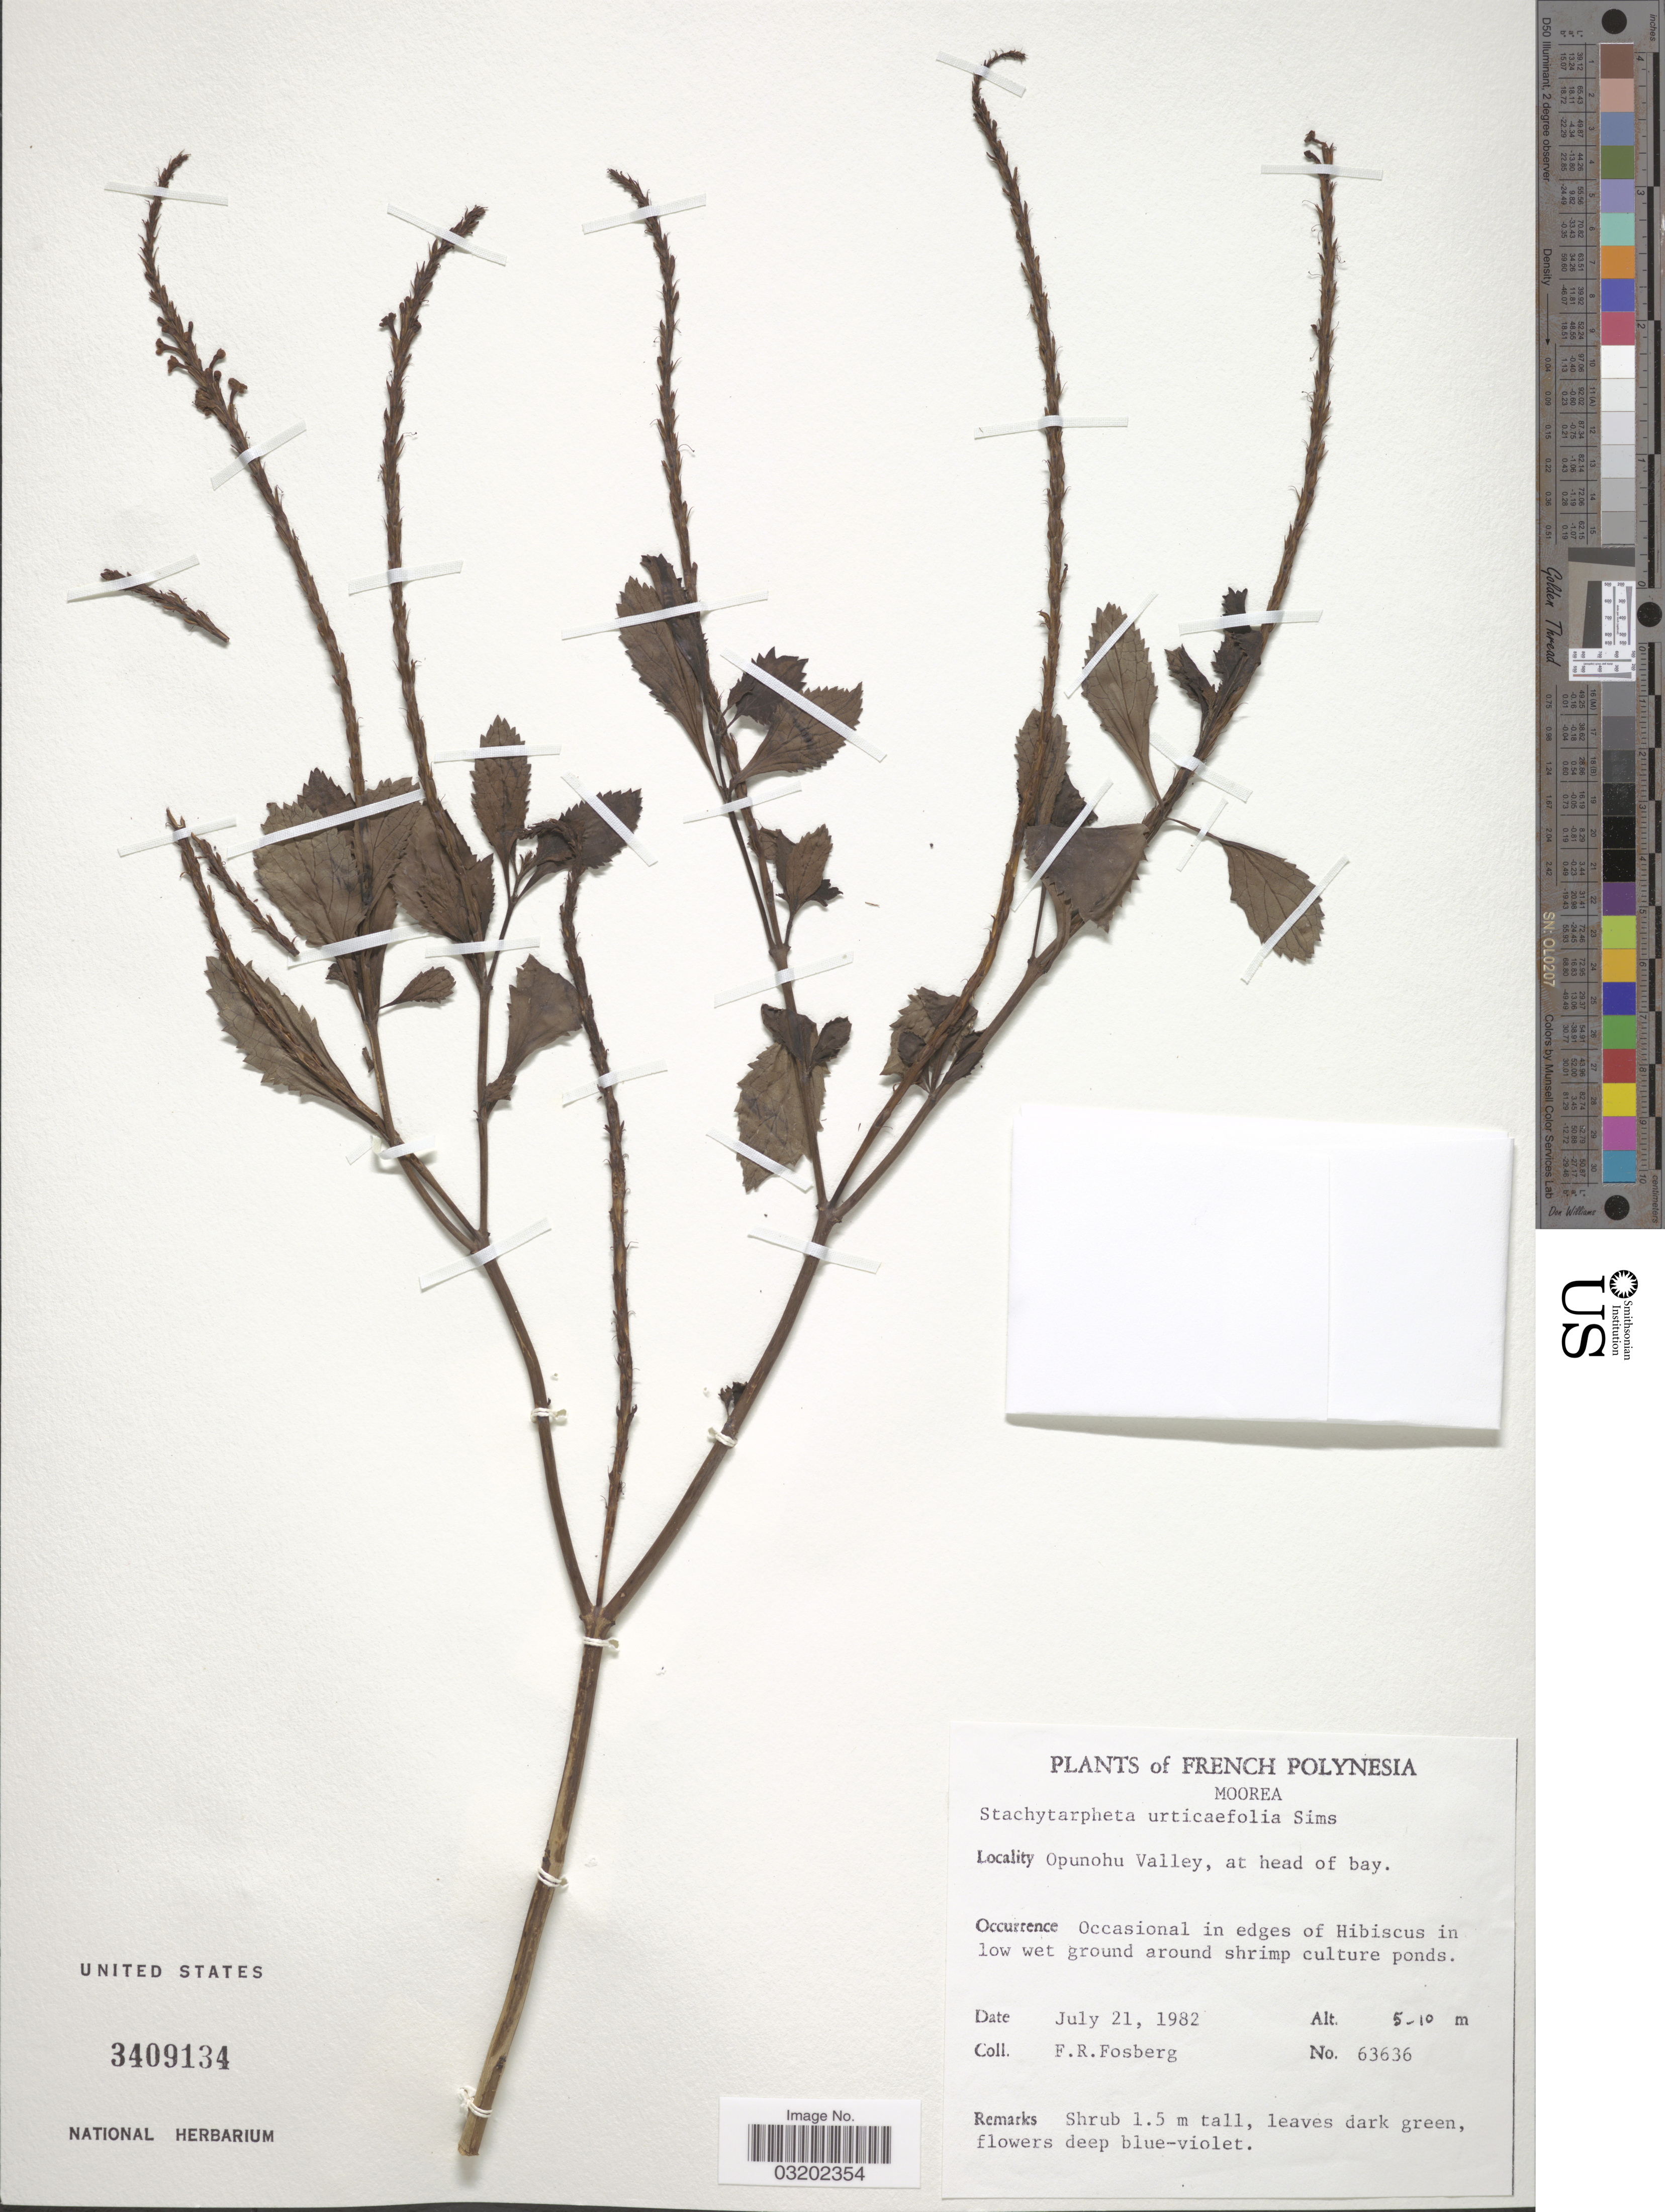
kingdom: Plantae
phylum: Tracheophyta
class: Magnoliopsida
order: Lamiales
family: Verbenaceae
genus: Stachytarpheta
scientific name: Stachytarpheta urticifolia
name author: Sims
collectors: F. R. Fosberg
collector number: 63636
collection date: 1982-07-21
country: French Polynesia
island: Moorea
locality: Moorea. Opunohu Valley, at head of bay.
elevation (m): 5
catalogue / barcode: US 3409134